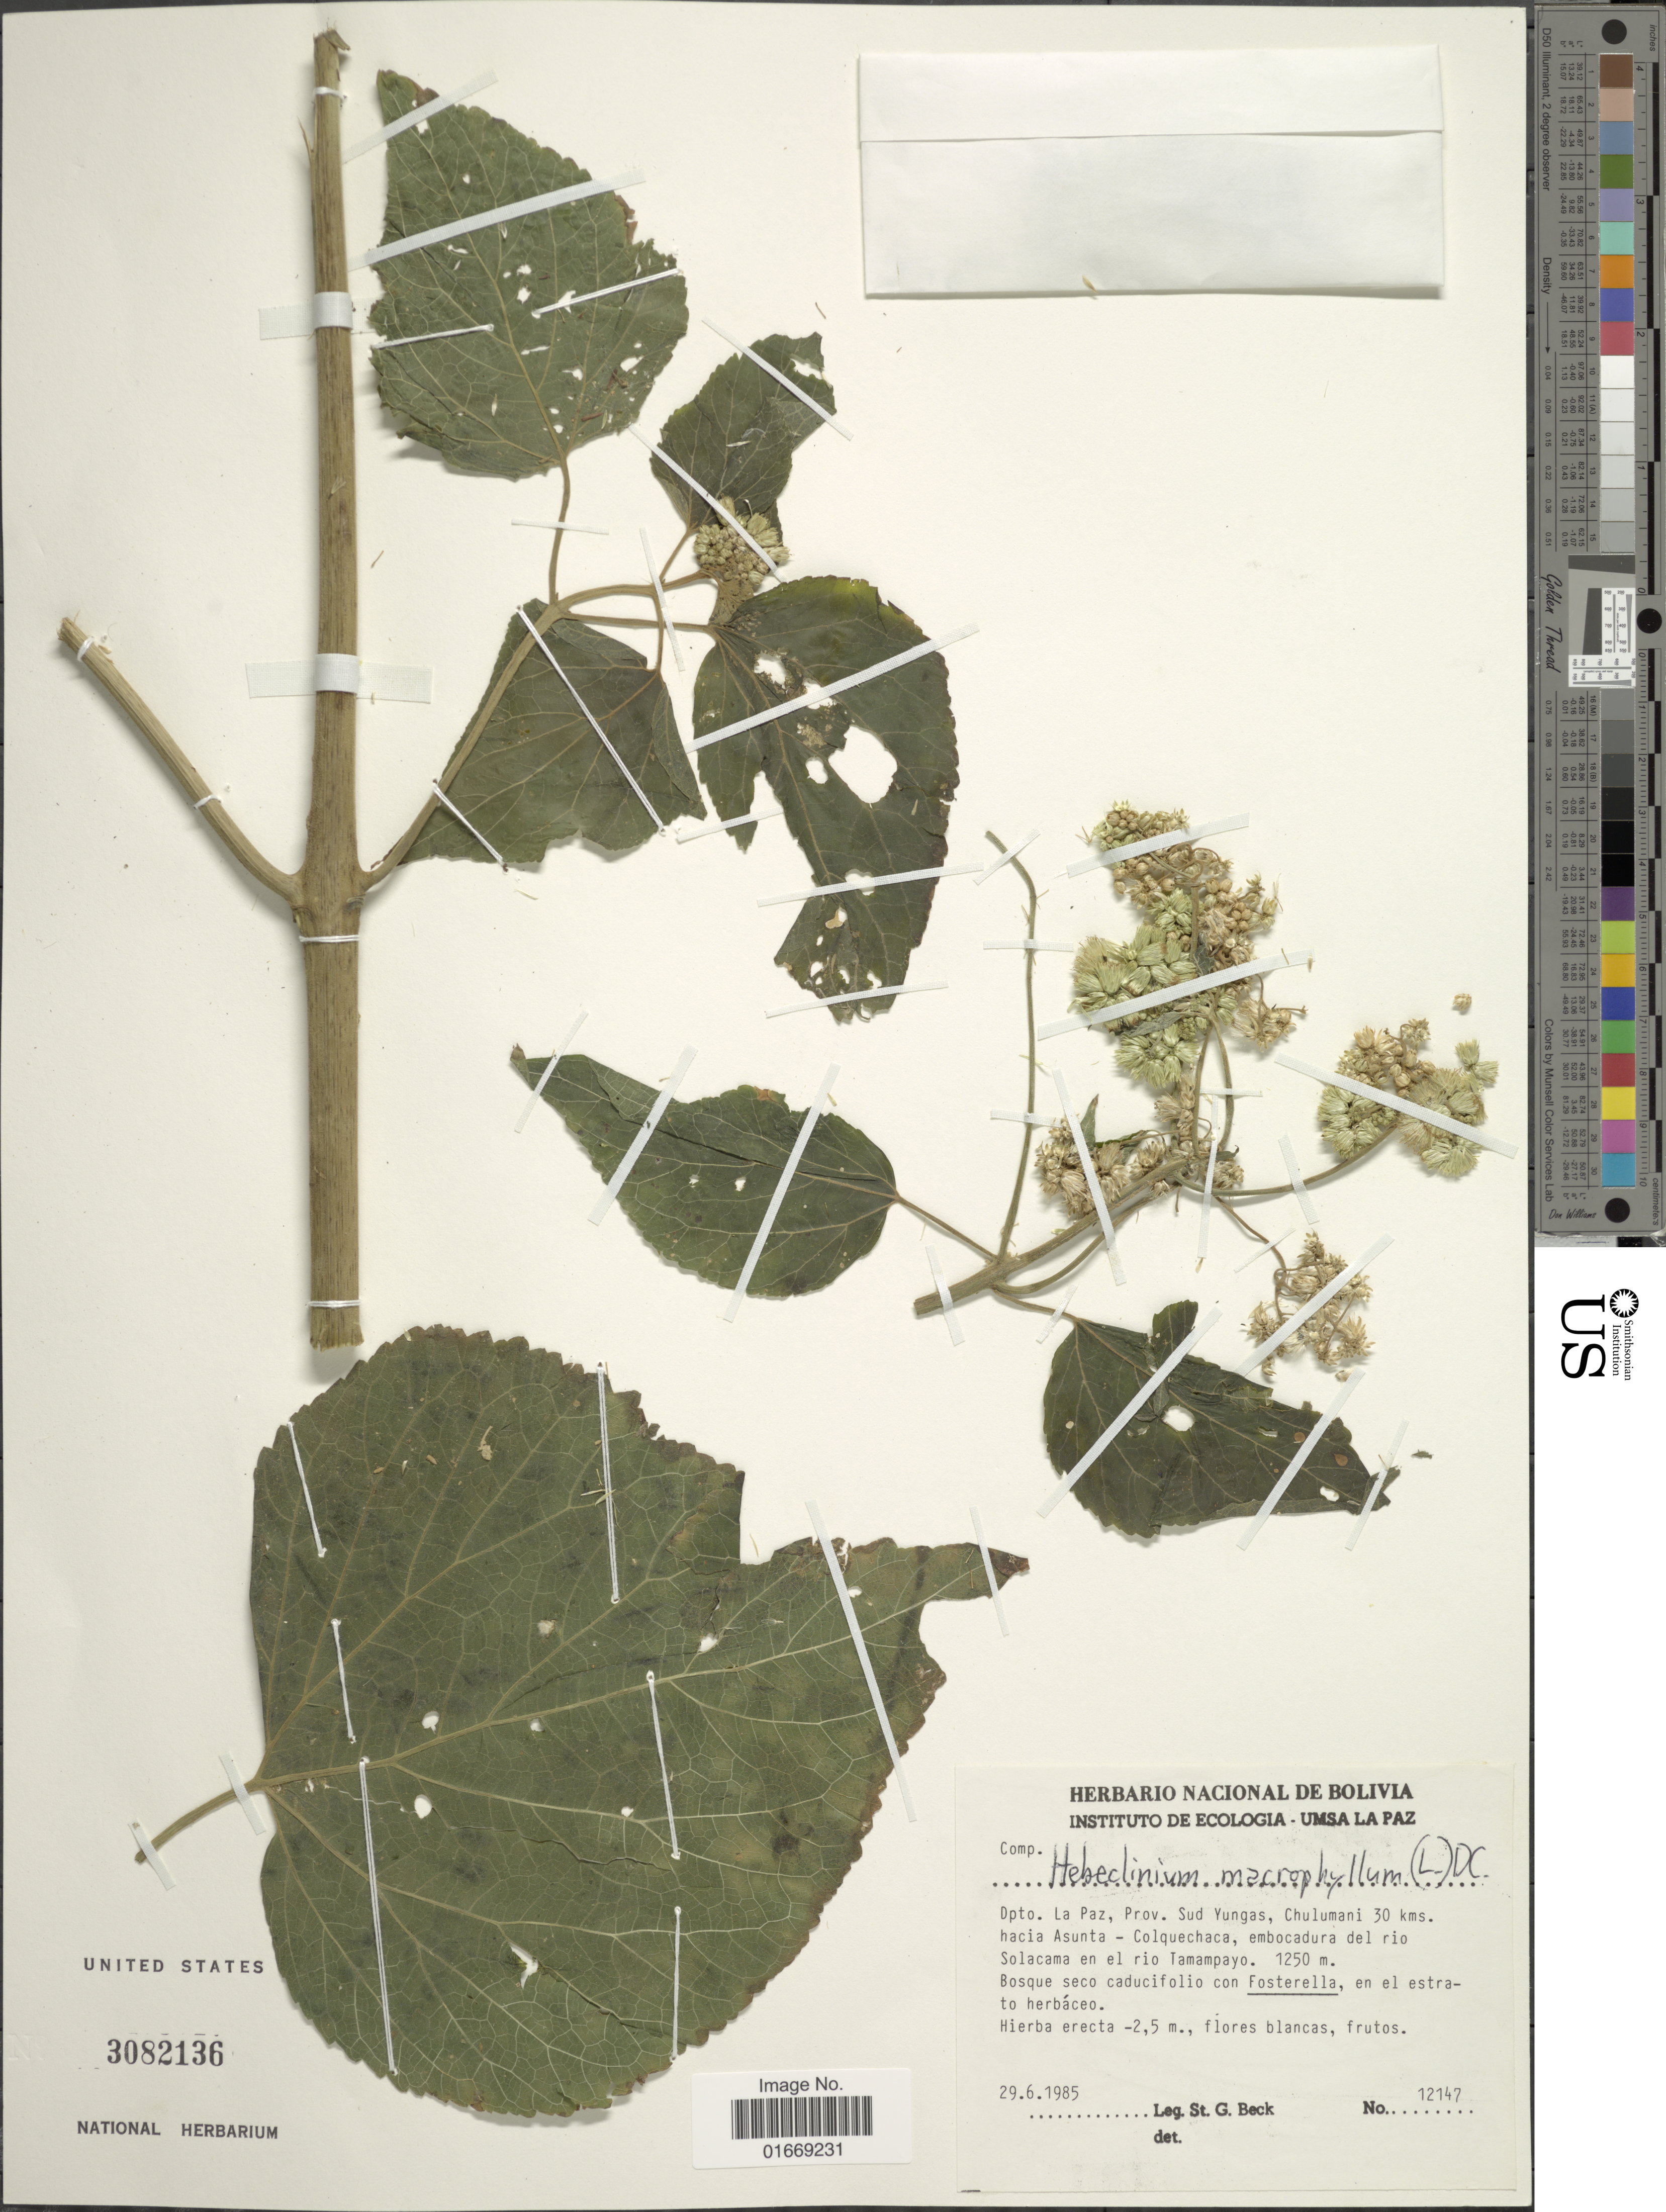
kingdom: Plantae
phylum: Tracheophyta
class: Magnoliopsida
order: Asterales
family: Asteraceae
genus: Hebeclinium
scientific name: Hebeclinium macrophyllum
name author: (L.) DC.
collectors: S. G. Beck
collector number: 12147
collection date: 1985-06-29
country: Bolivia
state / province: La Paz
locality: Dpto. La Paz, Prov. Sud Yungas, Chulumani 30 kms. hacia Asunta - Colquechaca, embocadura del rio Solacama en el rio Tamampayo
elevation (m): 1250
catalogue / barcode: US 3082136